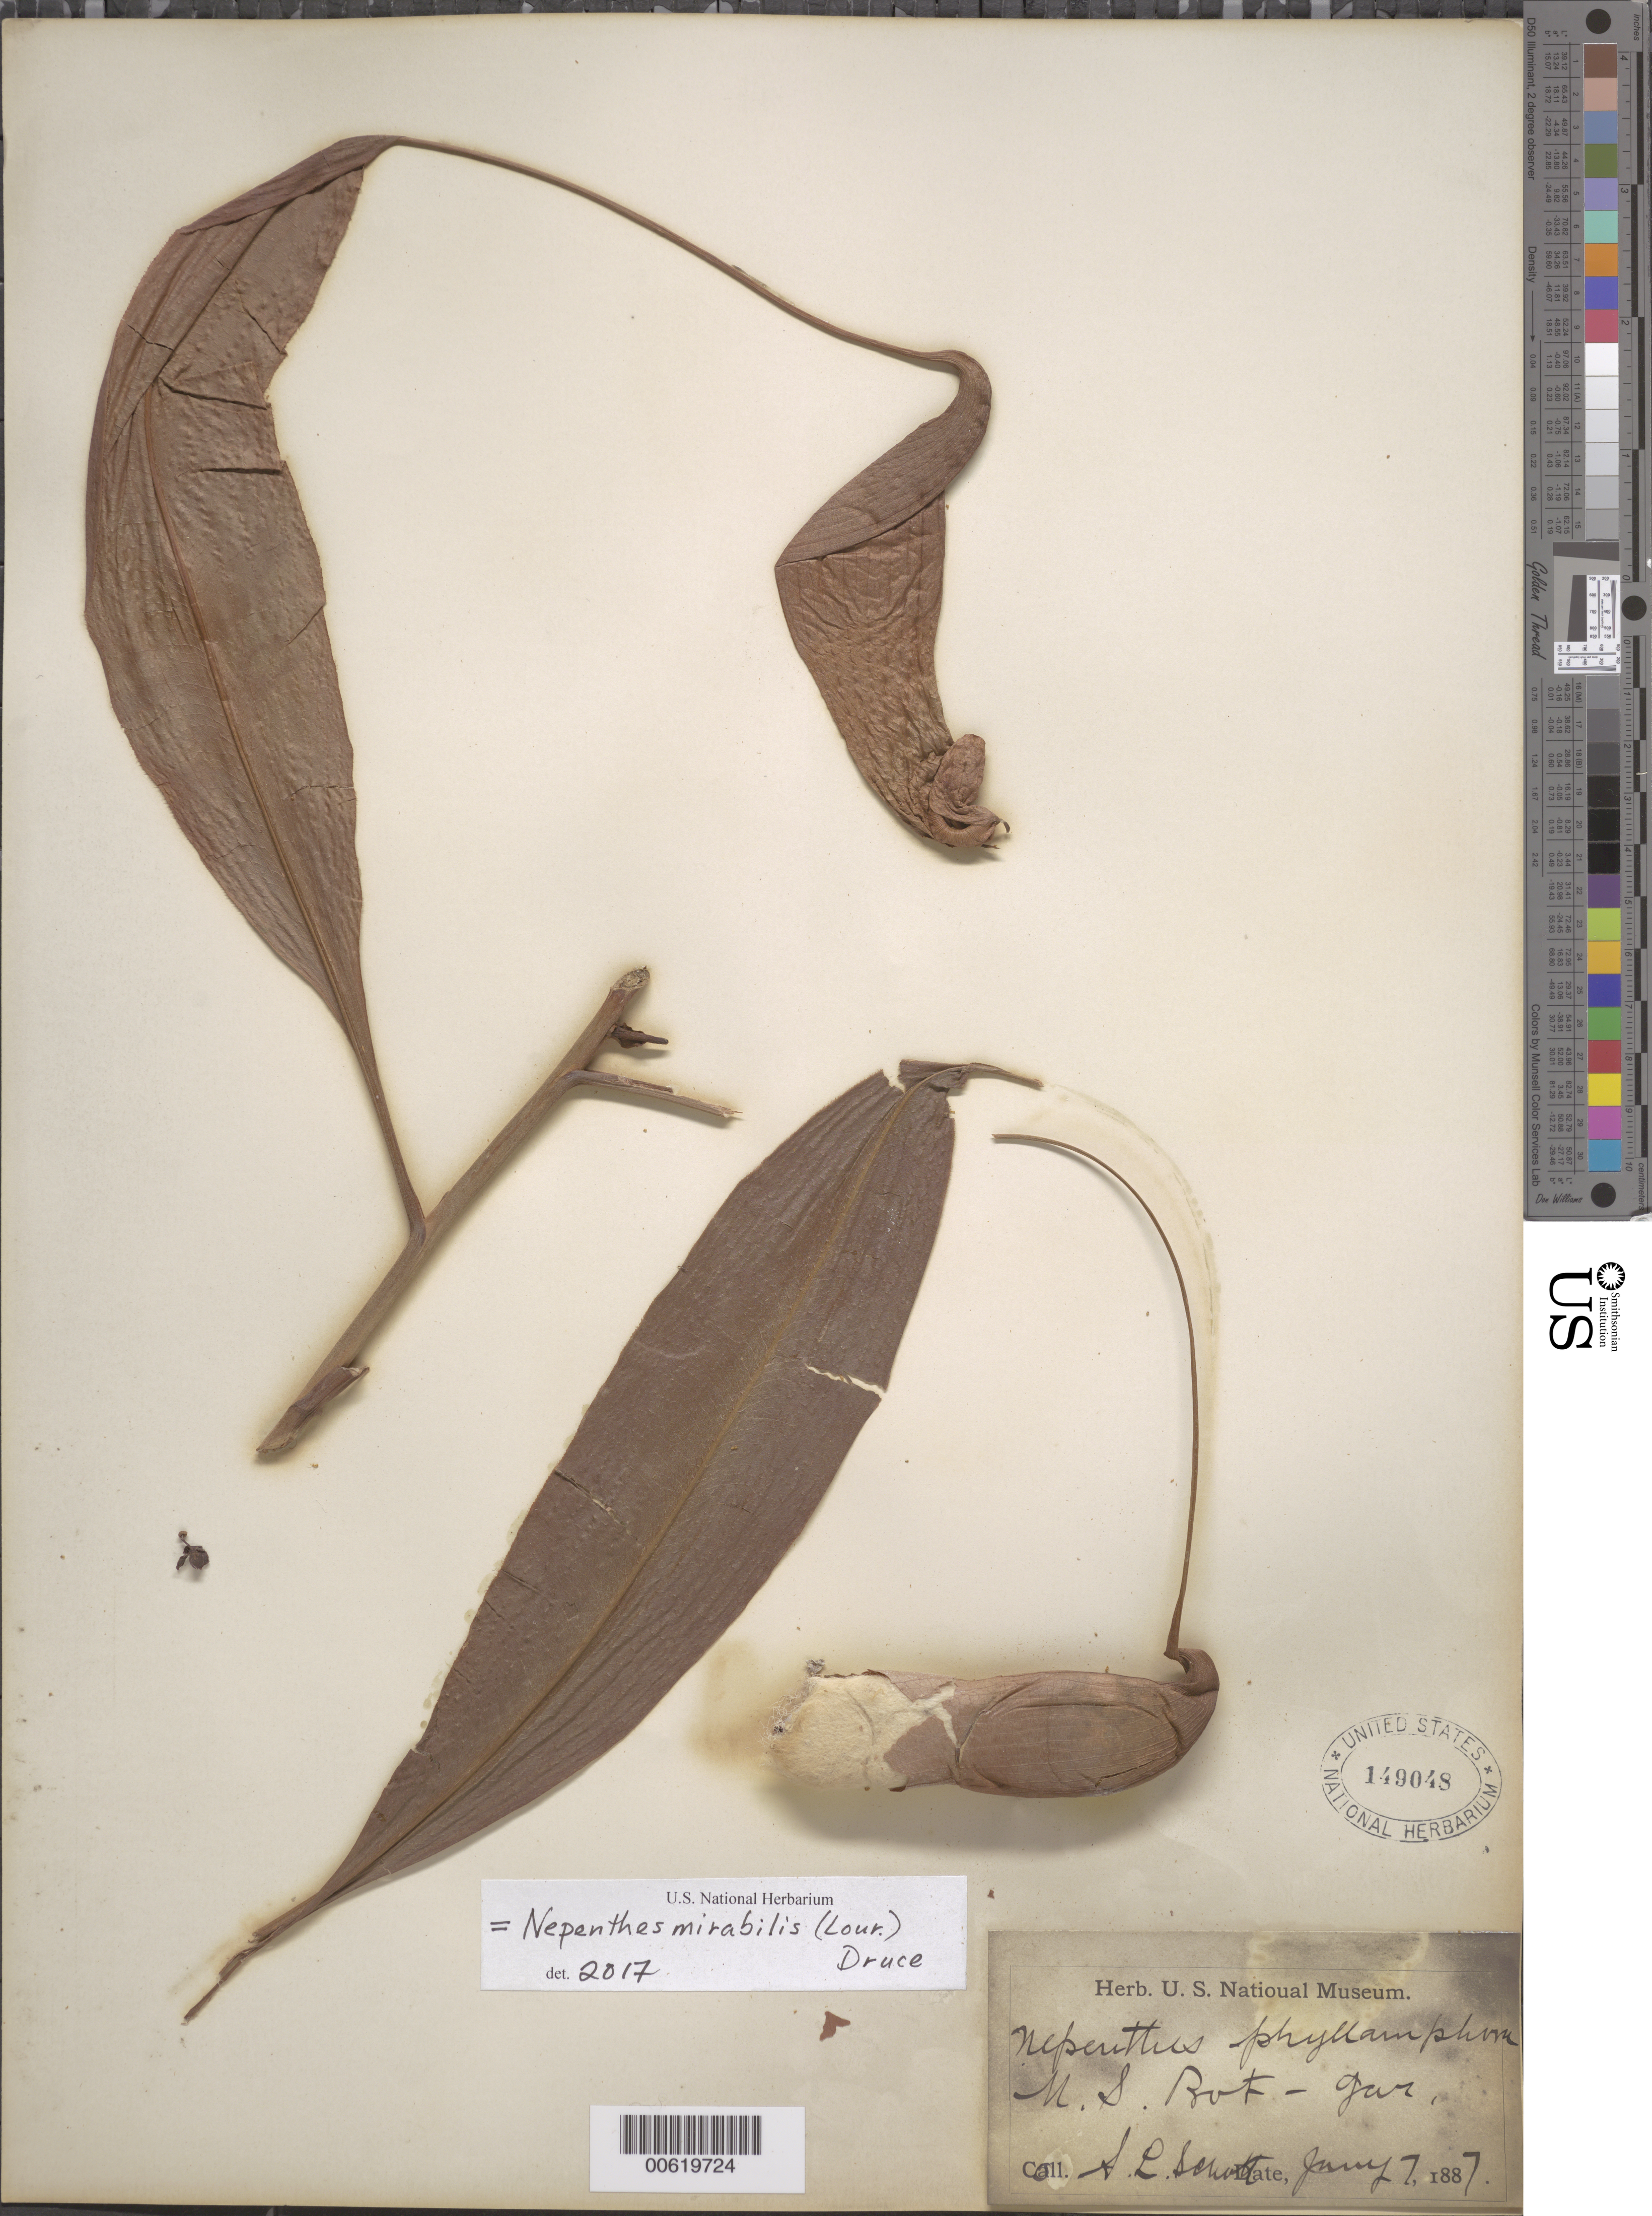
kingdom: Plantae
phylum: Tracheophyta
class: Magnoliopsida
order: Caryophyllales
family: Nepenthaceae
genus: Nepenthes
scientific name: Nepenthes mirabilis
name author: (Lour.) Druce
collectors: S. Schott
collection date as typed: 07 Jan 1887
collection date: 1887-01-07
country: United States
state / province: District of Columbia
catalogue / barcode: US 149048